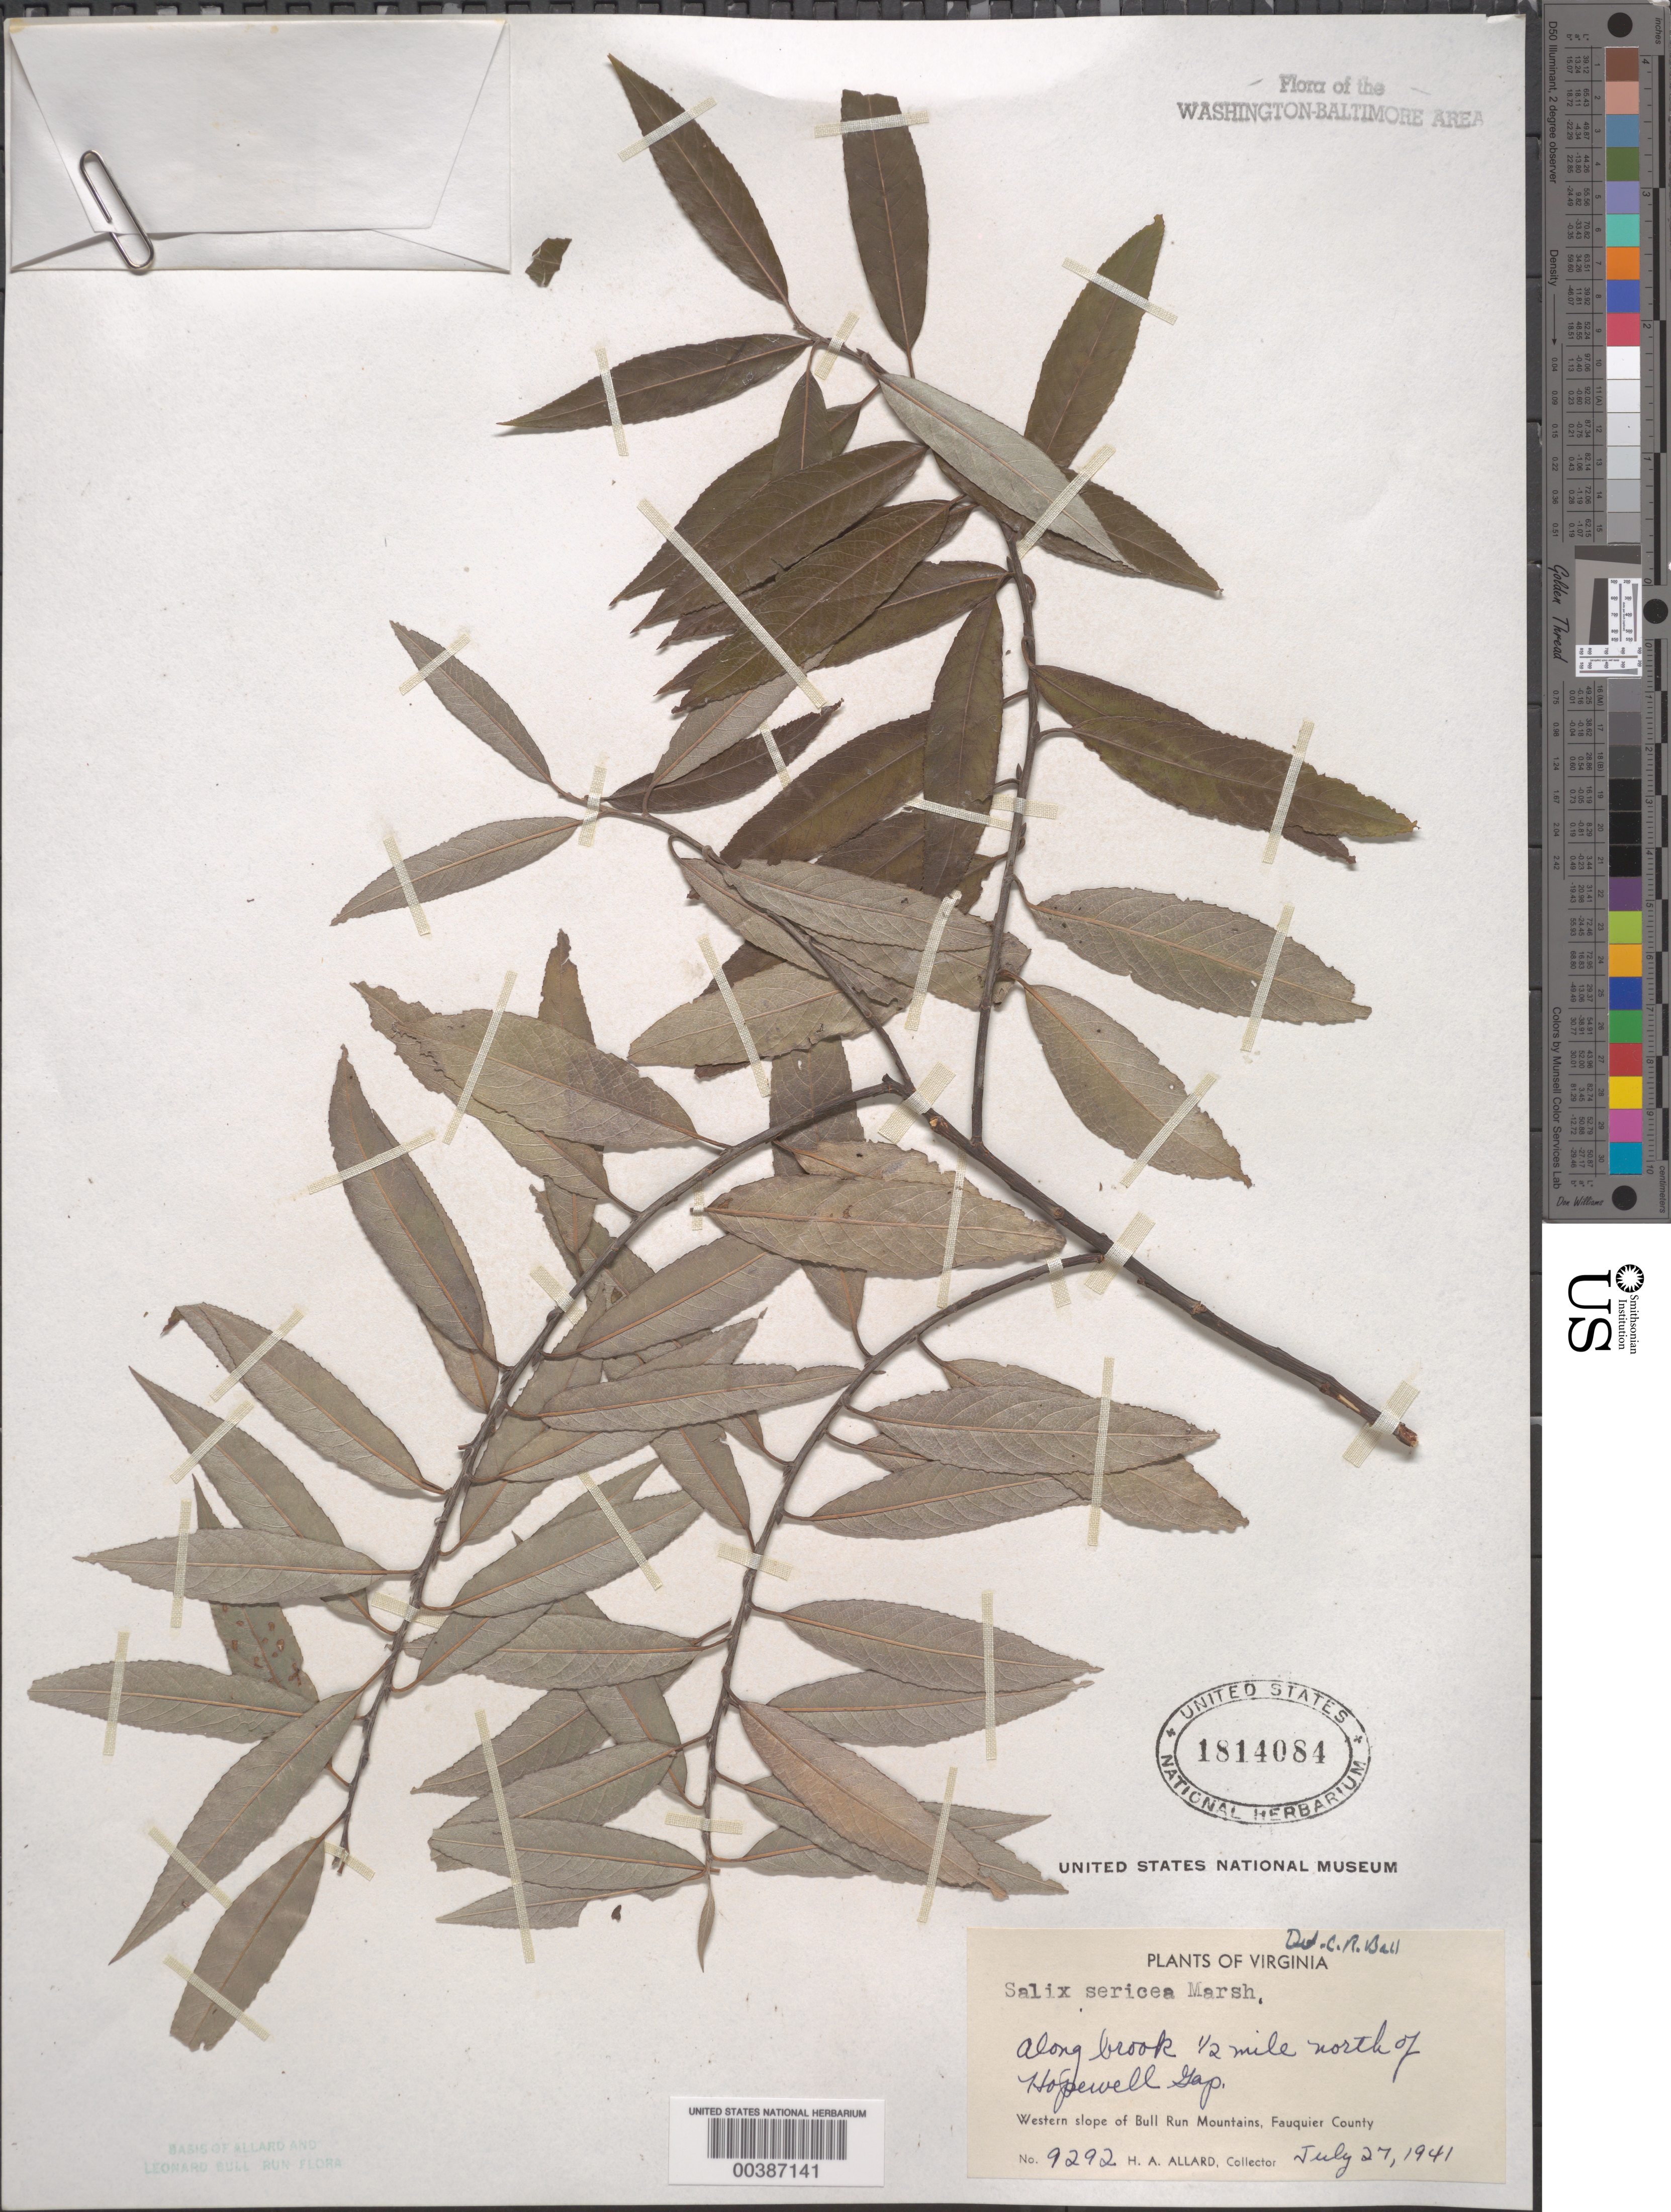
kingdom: Plantae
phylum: Tracheophyta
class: Magnoliopsida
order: Malpighiales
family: Salicaceae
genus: Salix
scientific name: Salix sericea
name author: Marshall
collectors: H. A. Allard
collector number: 9292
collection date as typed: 27 Jul 1941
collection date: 1941-07-27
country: United States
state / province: Virginia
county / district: Fauquier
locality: North of Hopewell Gap, along Brook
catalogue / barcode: US 1814084